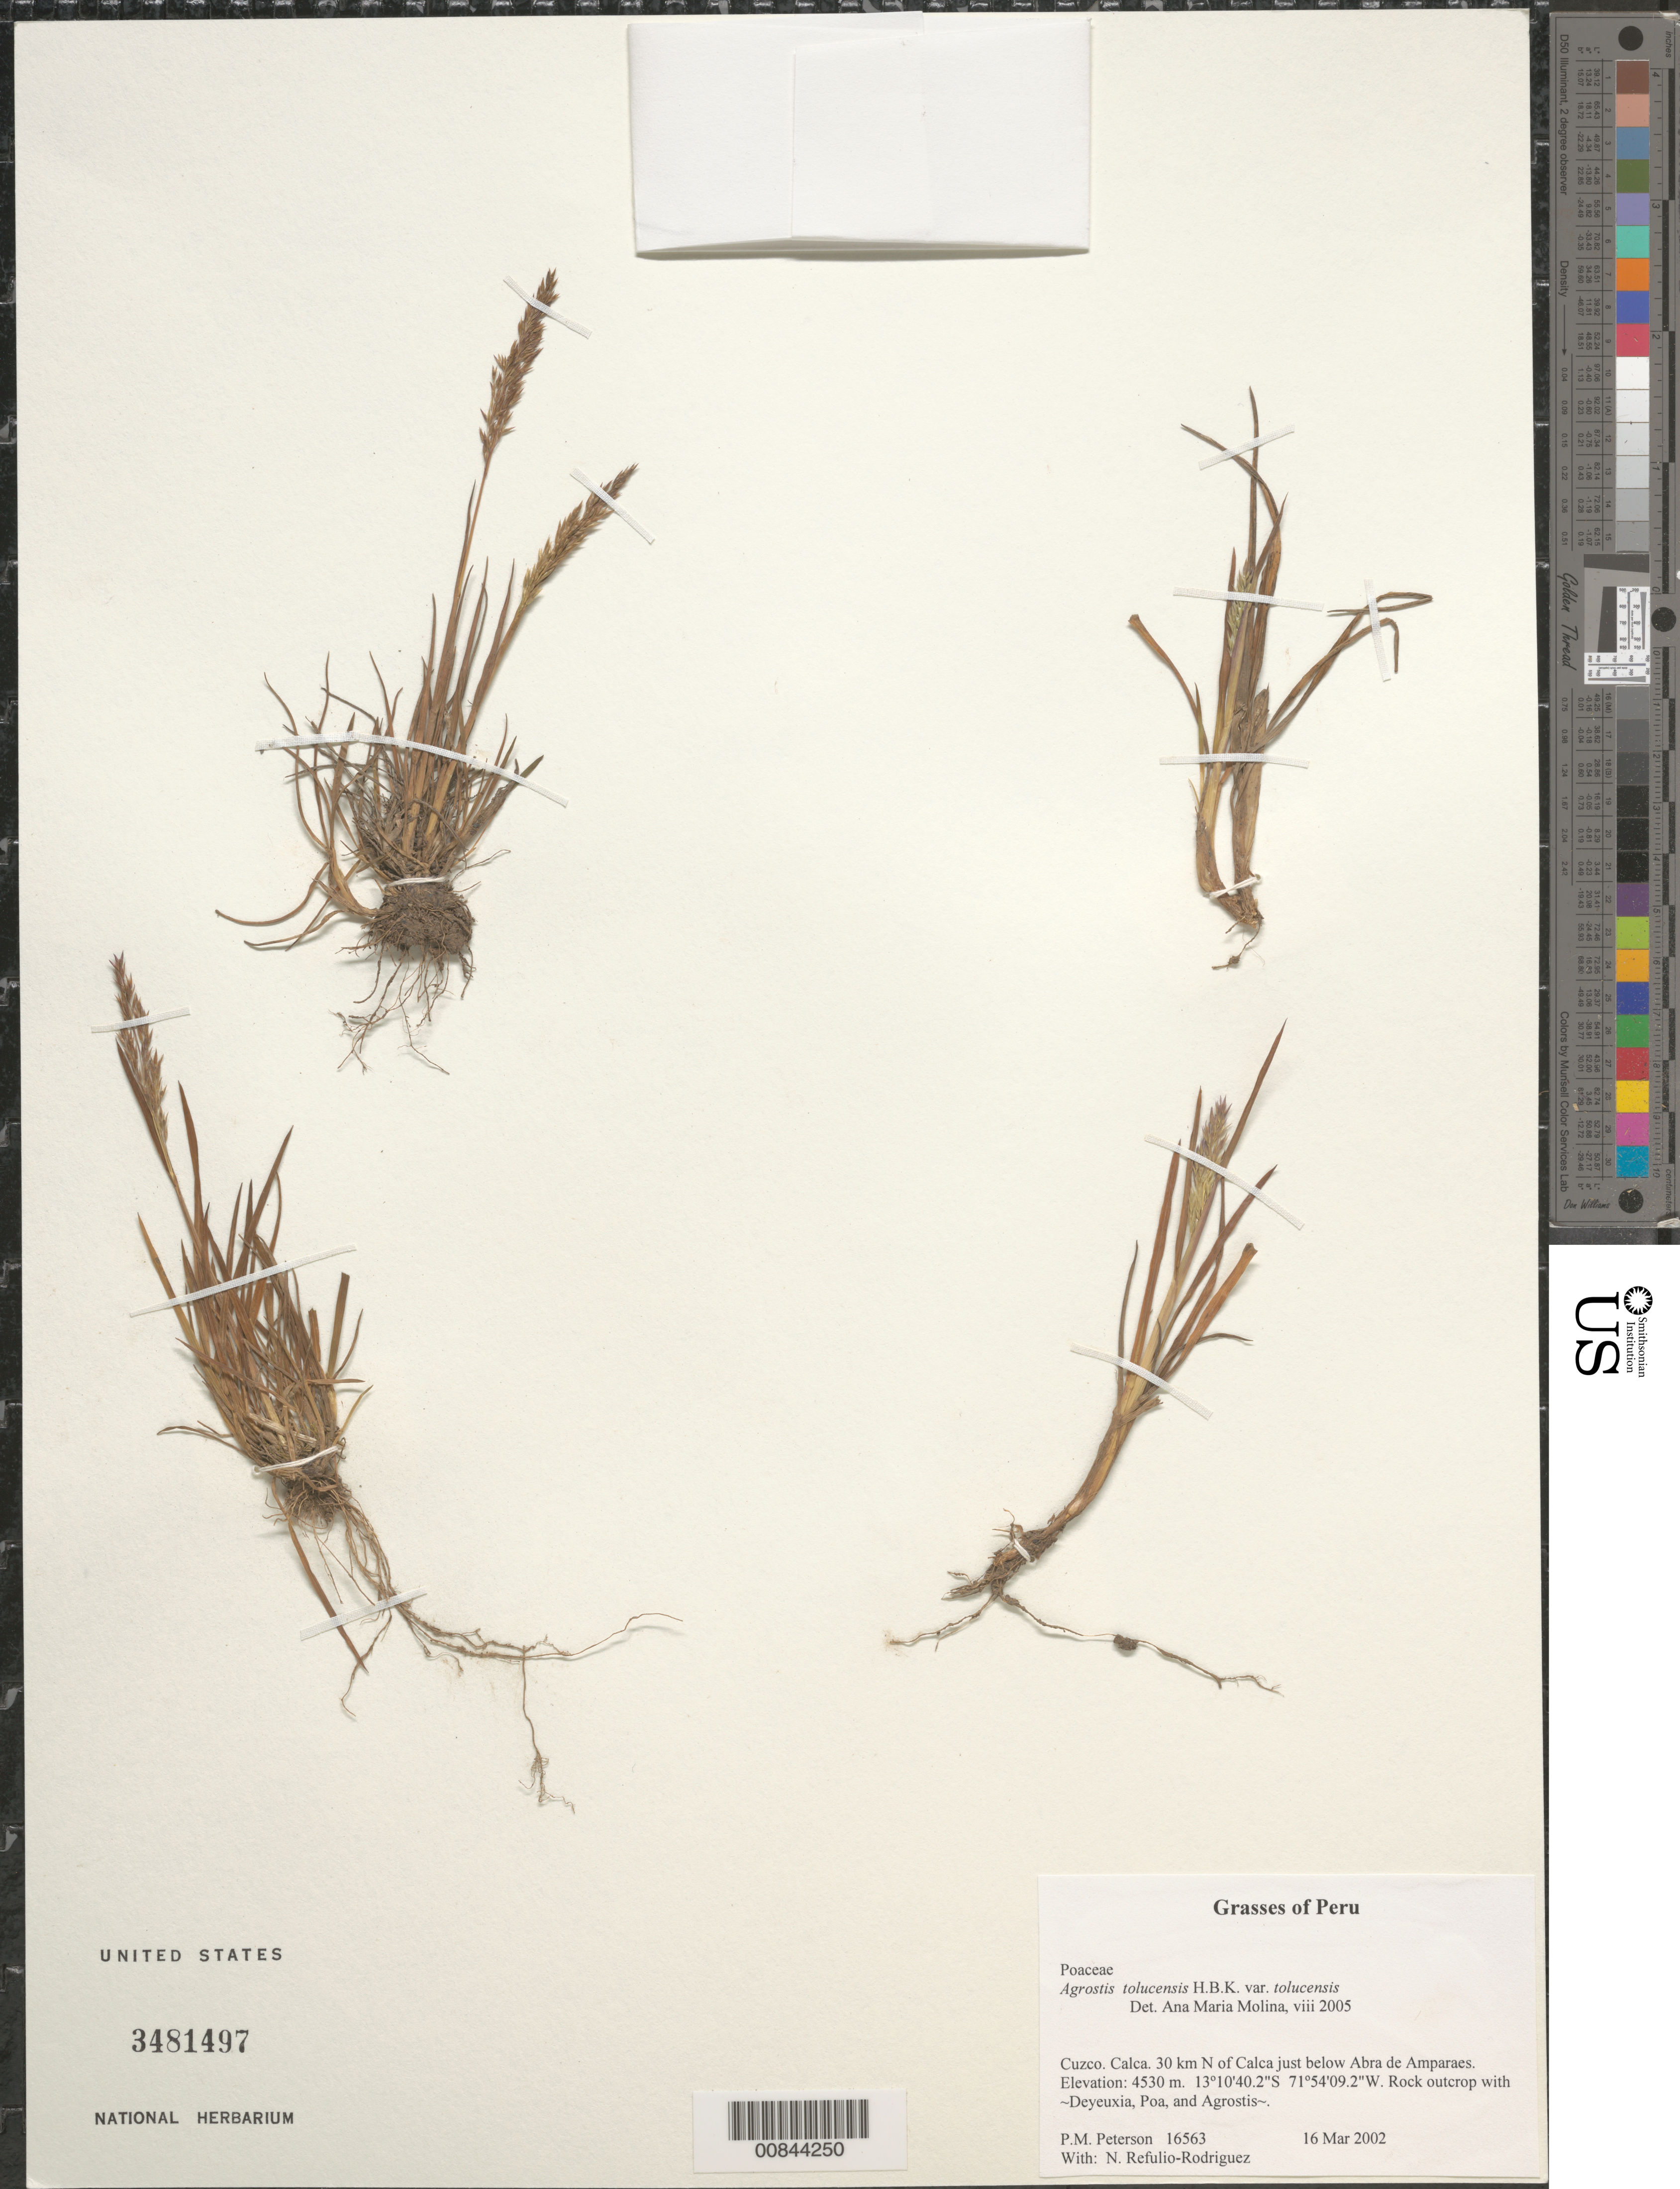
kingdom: Plantae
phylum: Tracheophyta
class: Liliopsida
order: Poales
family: Poaceae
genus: Agrostis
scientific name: Agrostis tolucensis var. tolucensis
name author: Kunth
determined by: Molina, Ana M. de R.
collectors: P. M. Peterson & N. Refulio-Rodríguez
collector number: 16563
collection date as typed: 16 Mar 2002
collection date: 2002-03-16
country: Peru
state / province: Cusco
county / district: Calca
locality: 30 km N of Calca just below Abra de Amparaes.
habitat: Rock outcrop with ~Deyeuxia, Poa, and Agrostis~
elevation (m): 4530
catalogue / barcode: US 3481497